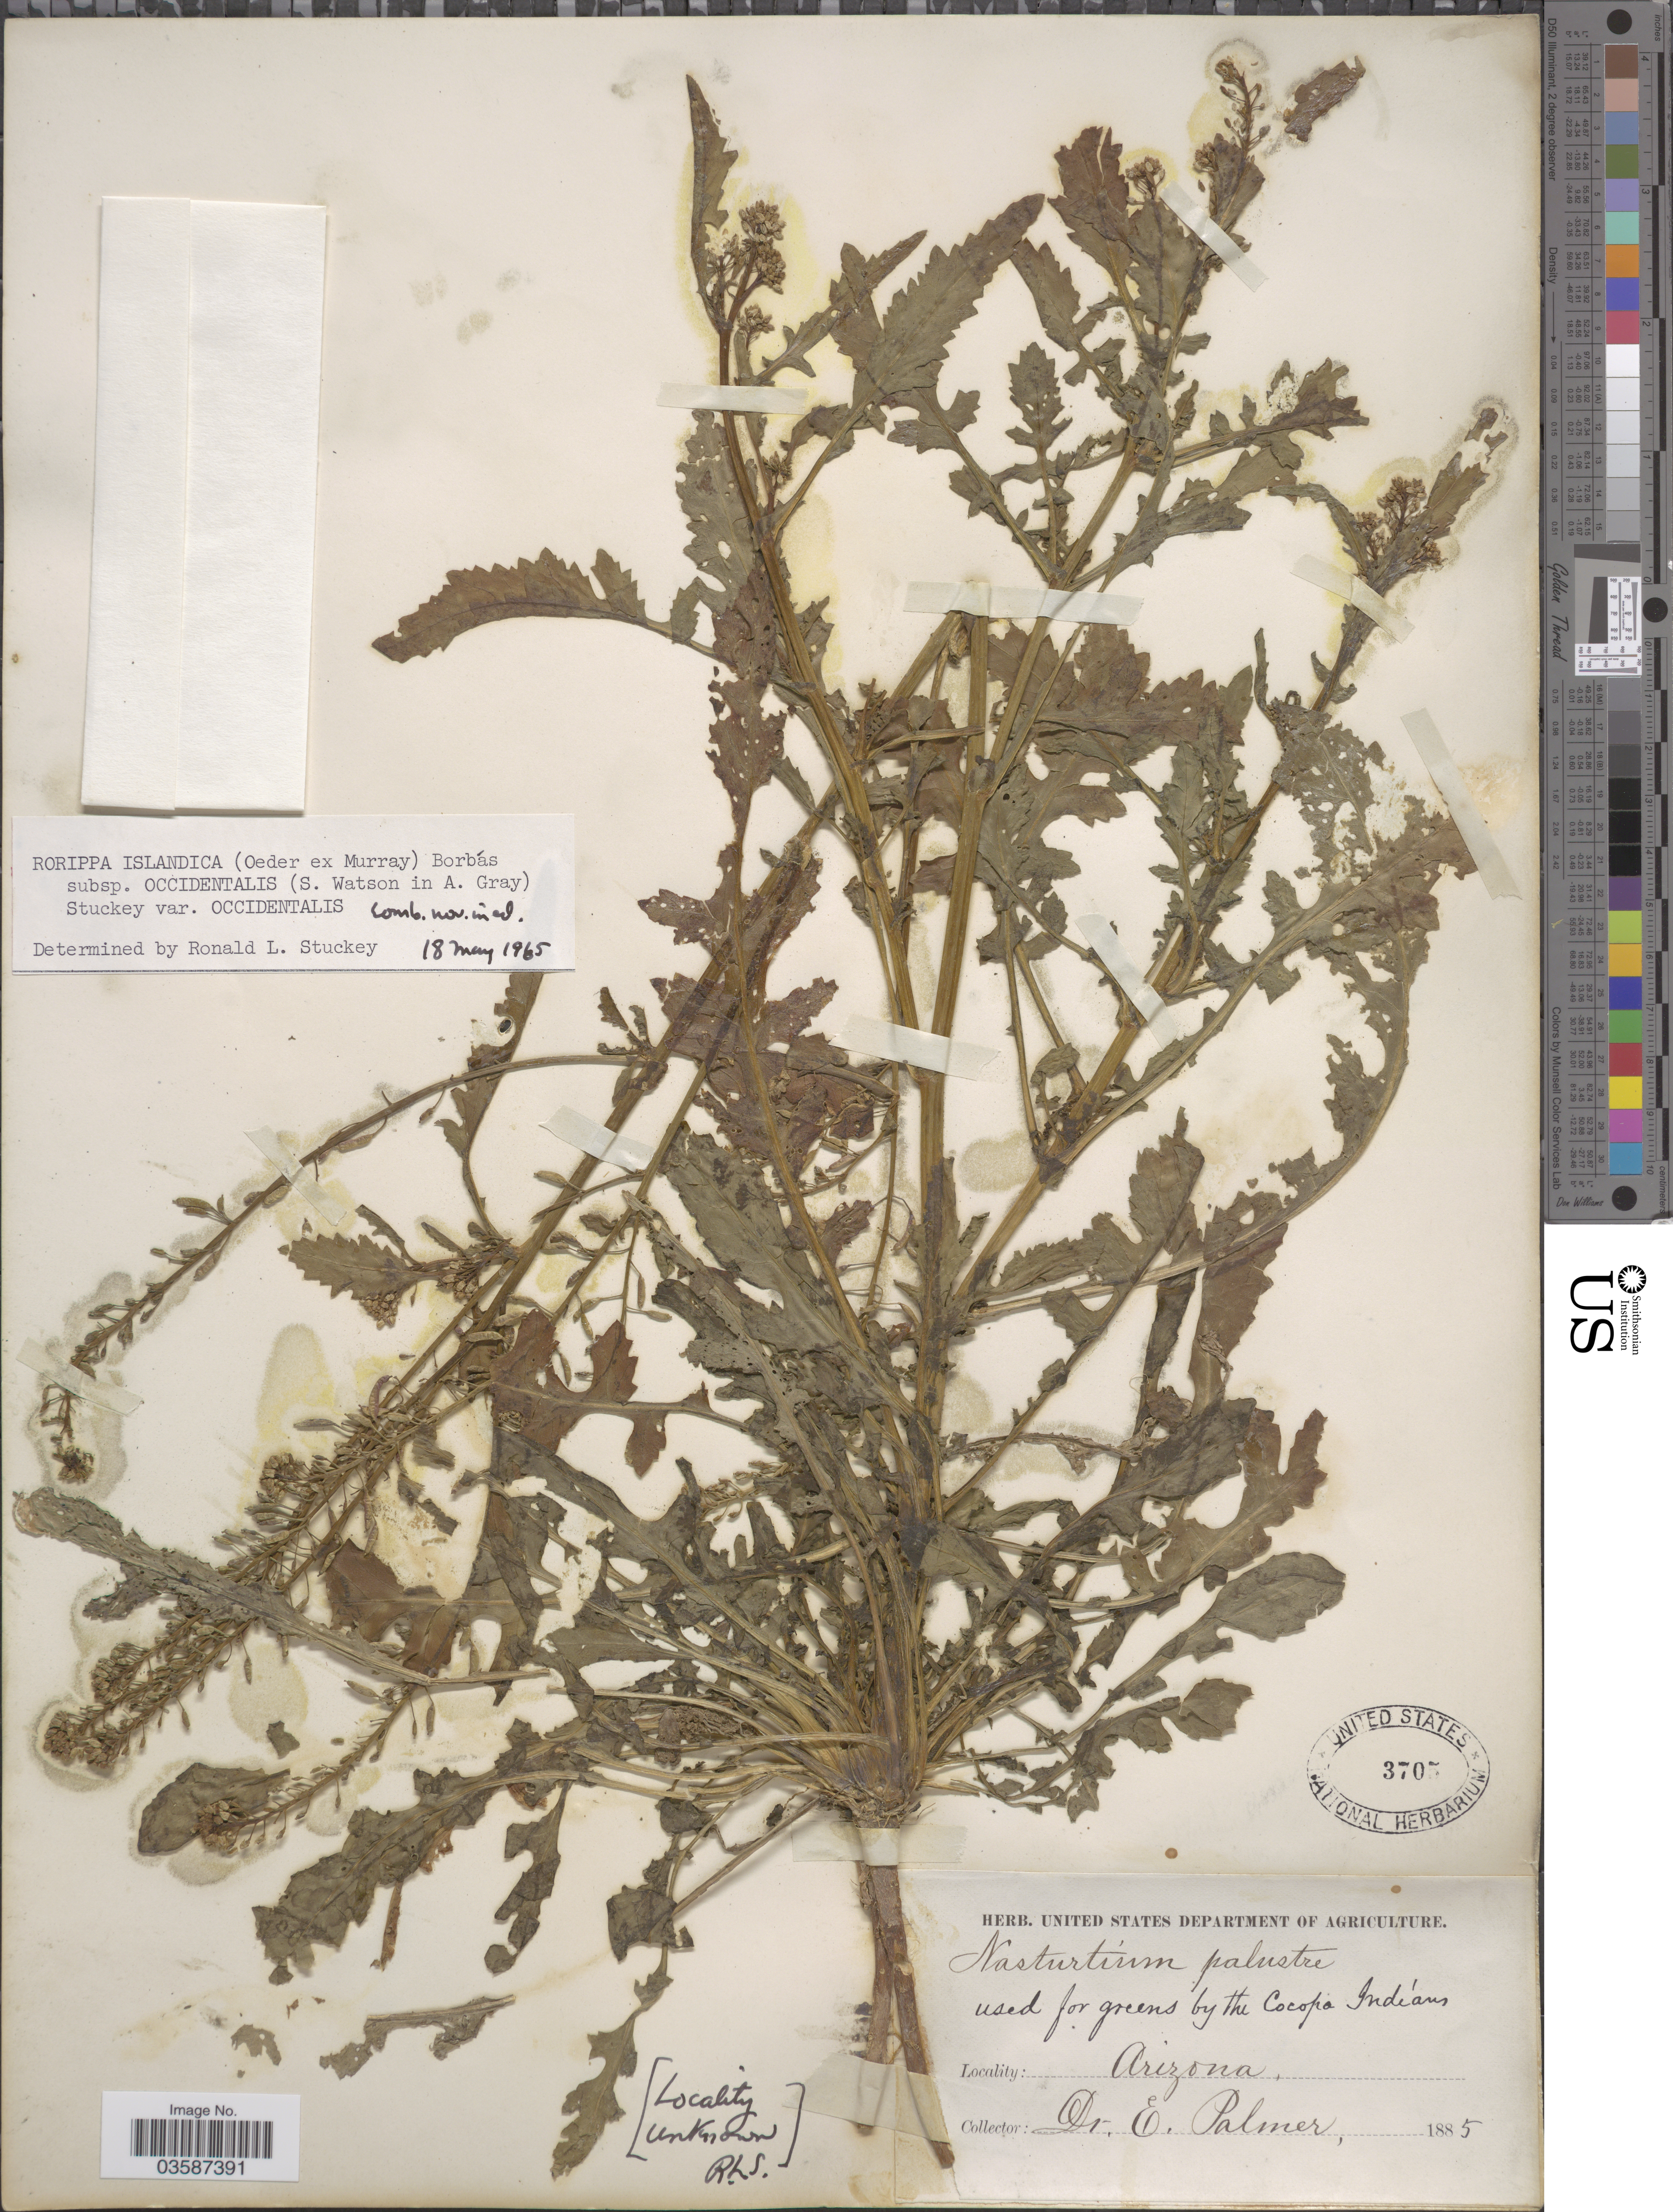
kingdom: Plantae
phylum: Tracheophyta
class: Magnoliopsida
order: Brassicales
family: Brassicaceae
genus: Rorippa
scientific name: Rorippa islandica var. occidentalis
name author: (S. Watson) Butters & Abbe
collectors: E. Palmer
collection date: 1885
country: United States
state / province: Arizona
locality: Unknown R.L.S. [unsure placement]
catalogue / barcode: US 3705